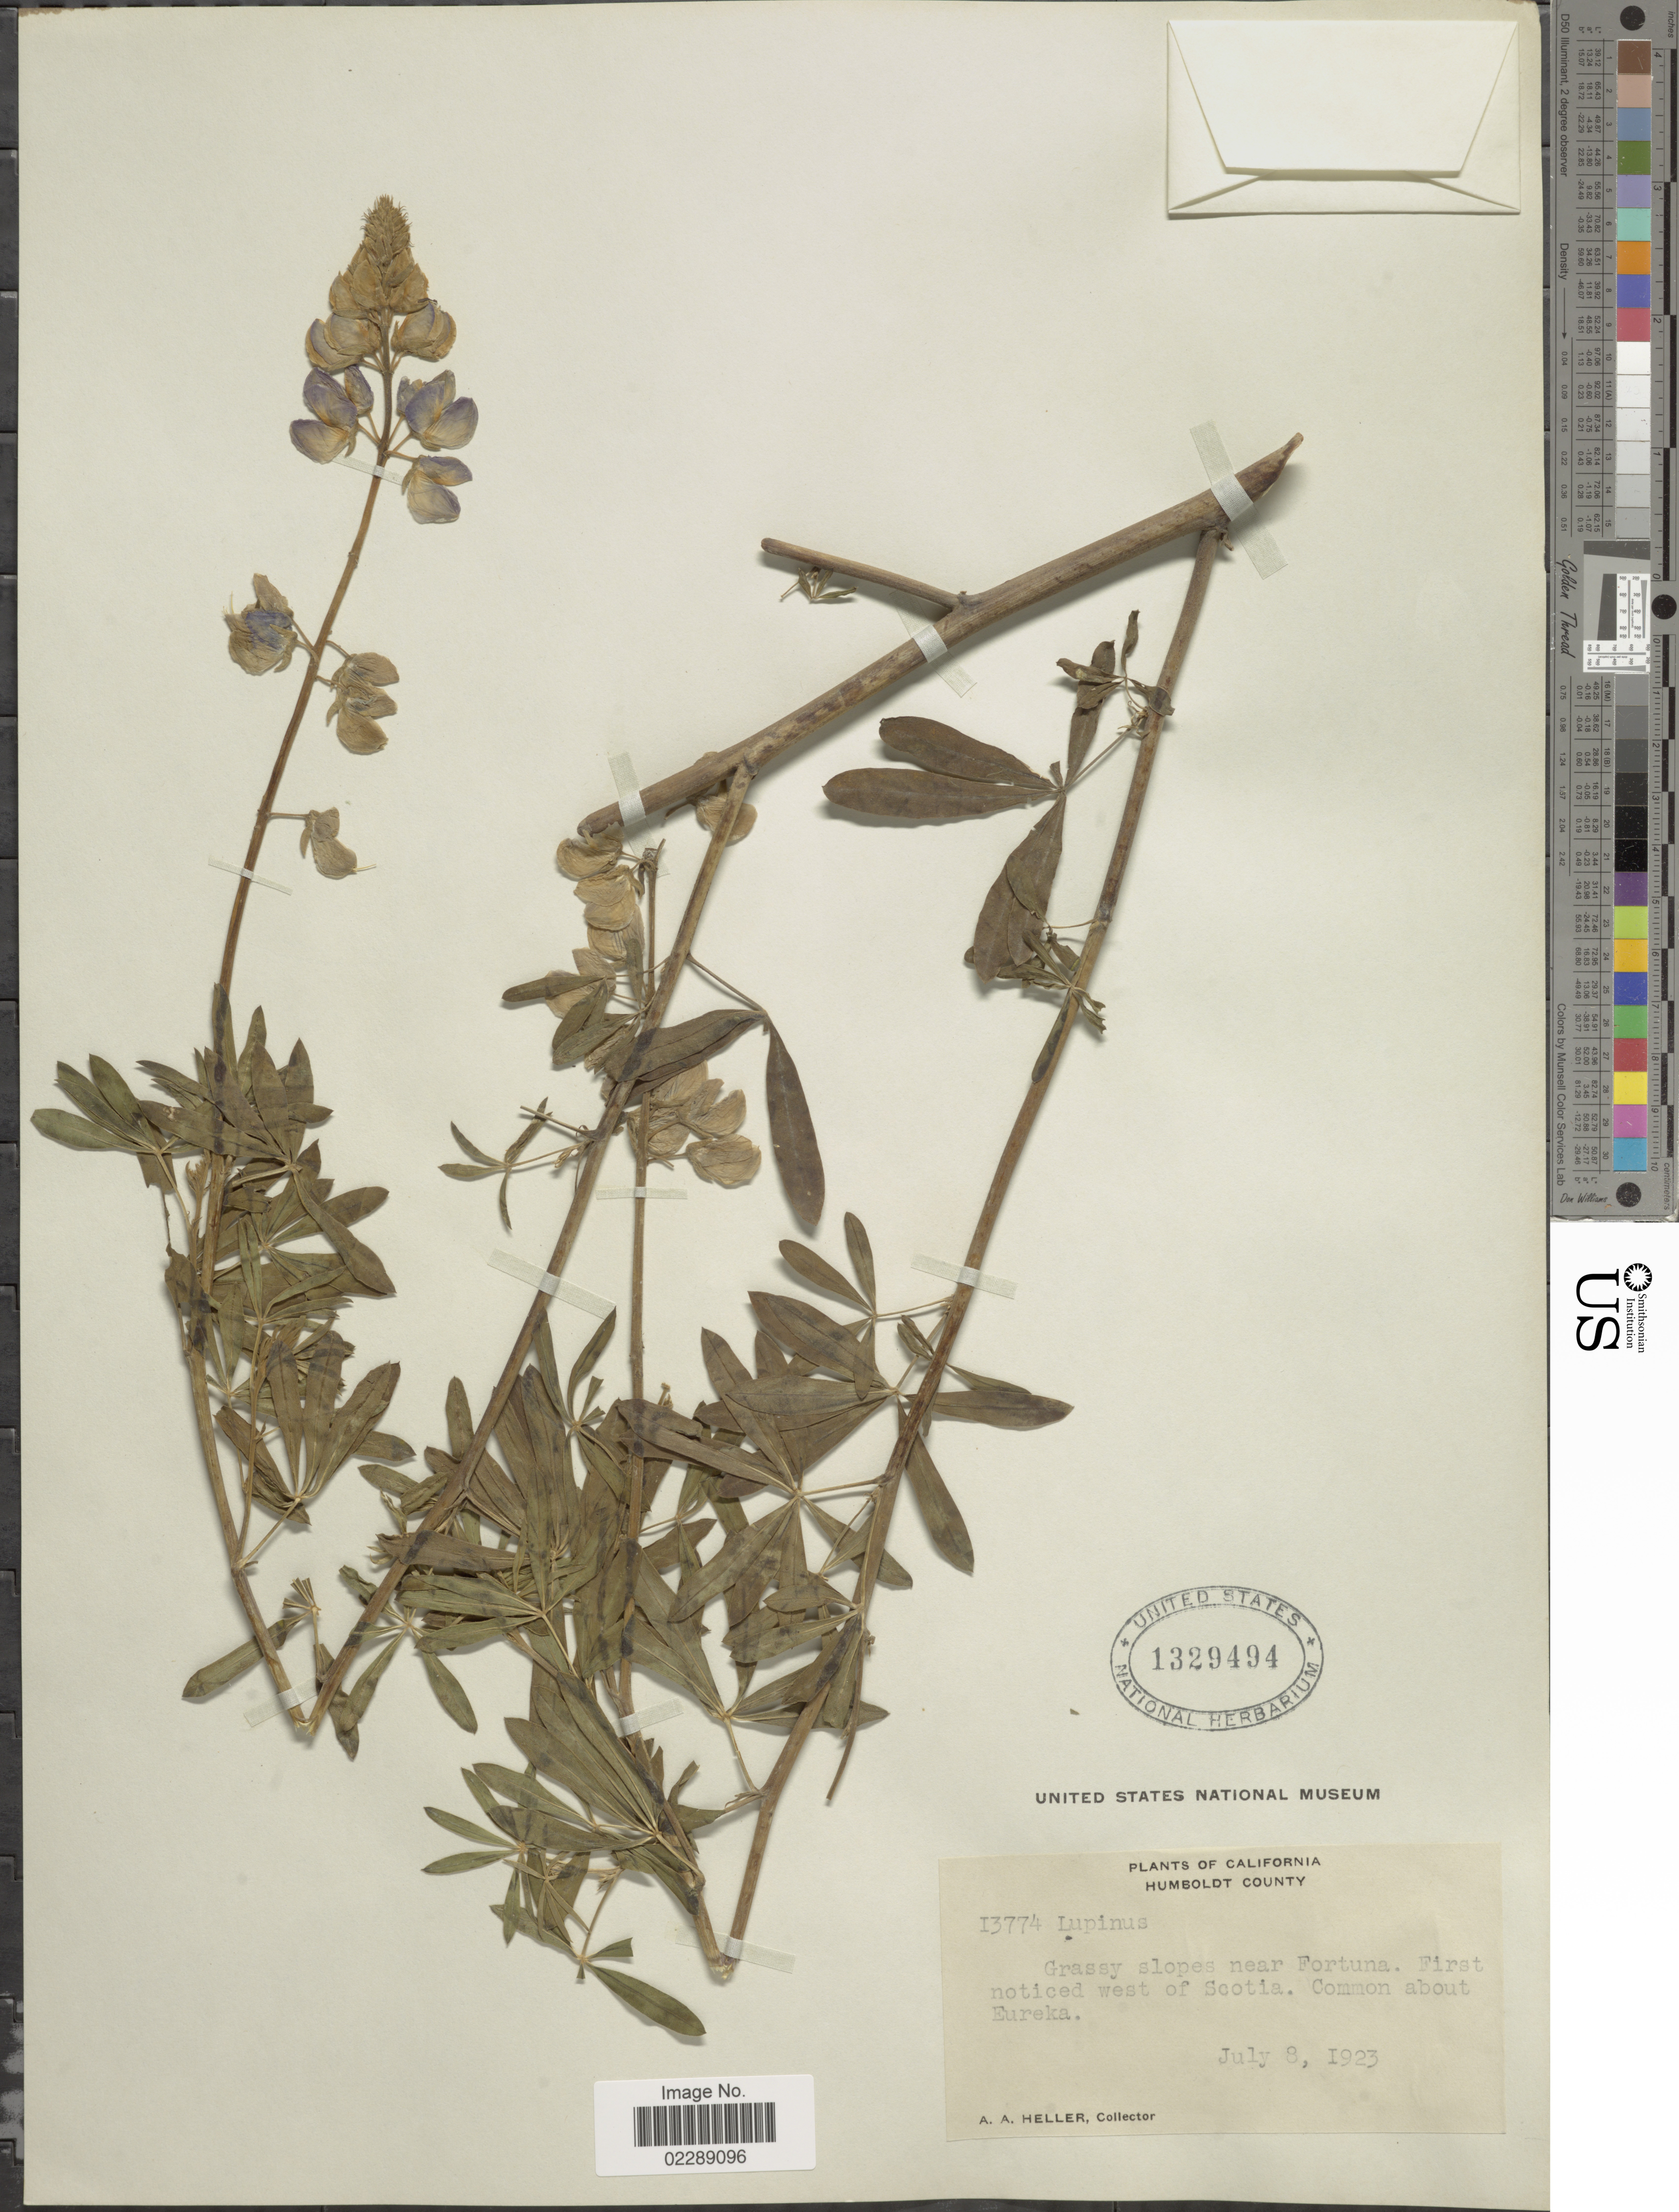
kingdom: Plantae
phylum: Tracheophyta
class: Magnoliopsida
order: Fabales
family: Fabaceae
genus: Lupinus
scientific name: Lupinus sp.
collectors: A. A. Heller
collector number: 13774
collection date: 1923-07-08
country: United States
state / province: California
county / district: Humboldt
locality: Humkboldt County, Grassy slopes near Fortuna, First noticed west of Scotia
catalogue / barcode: US 1329494